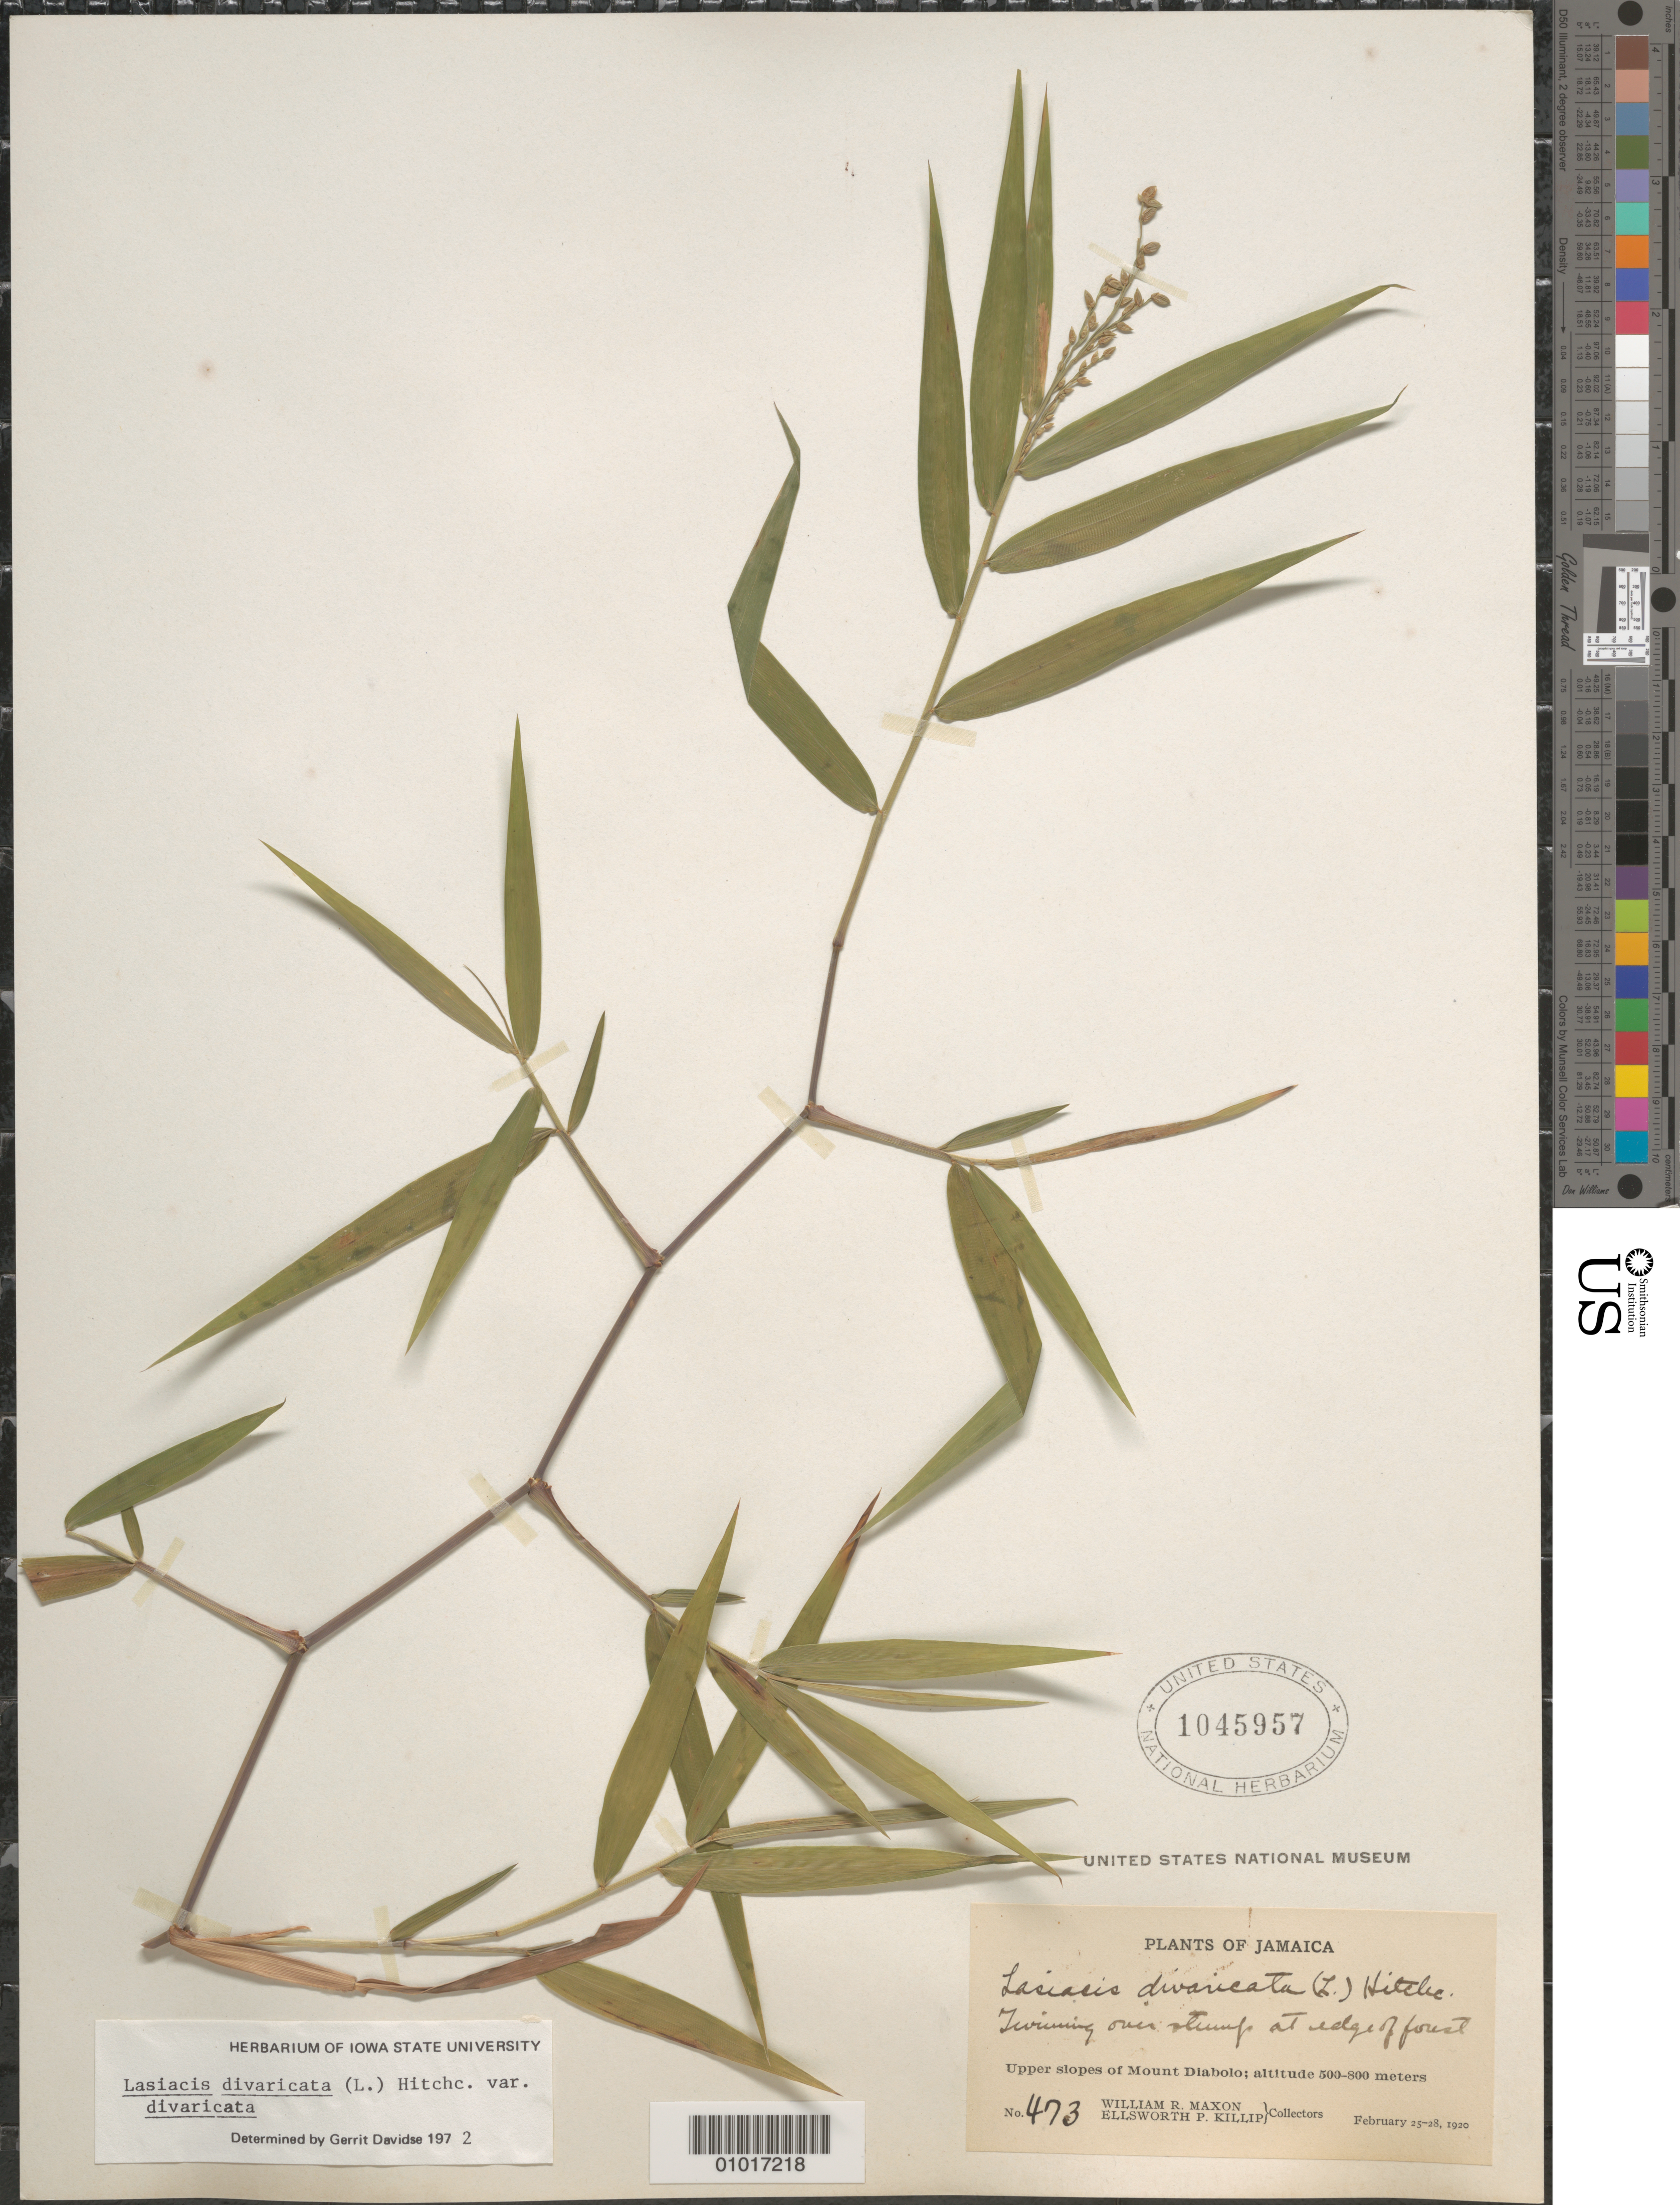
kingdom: Plantae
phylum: Tracheophyta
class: Liliopsida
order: Poales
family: Poaceae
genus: Lasiacis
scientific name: Lasiacis divaricata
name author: (L.) Hitchc.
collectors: W. R. Maxon & E. P. Killip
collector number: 473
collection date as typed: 25 Feb 1920 to 28 Feb 1920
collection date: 1920-02-25/1920-02-28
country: Jamaica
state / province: Saint Catherine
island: Jamaica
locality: Upper slopes of Mount Diablo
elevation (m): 500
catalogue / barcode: US 1045957